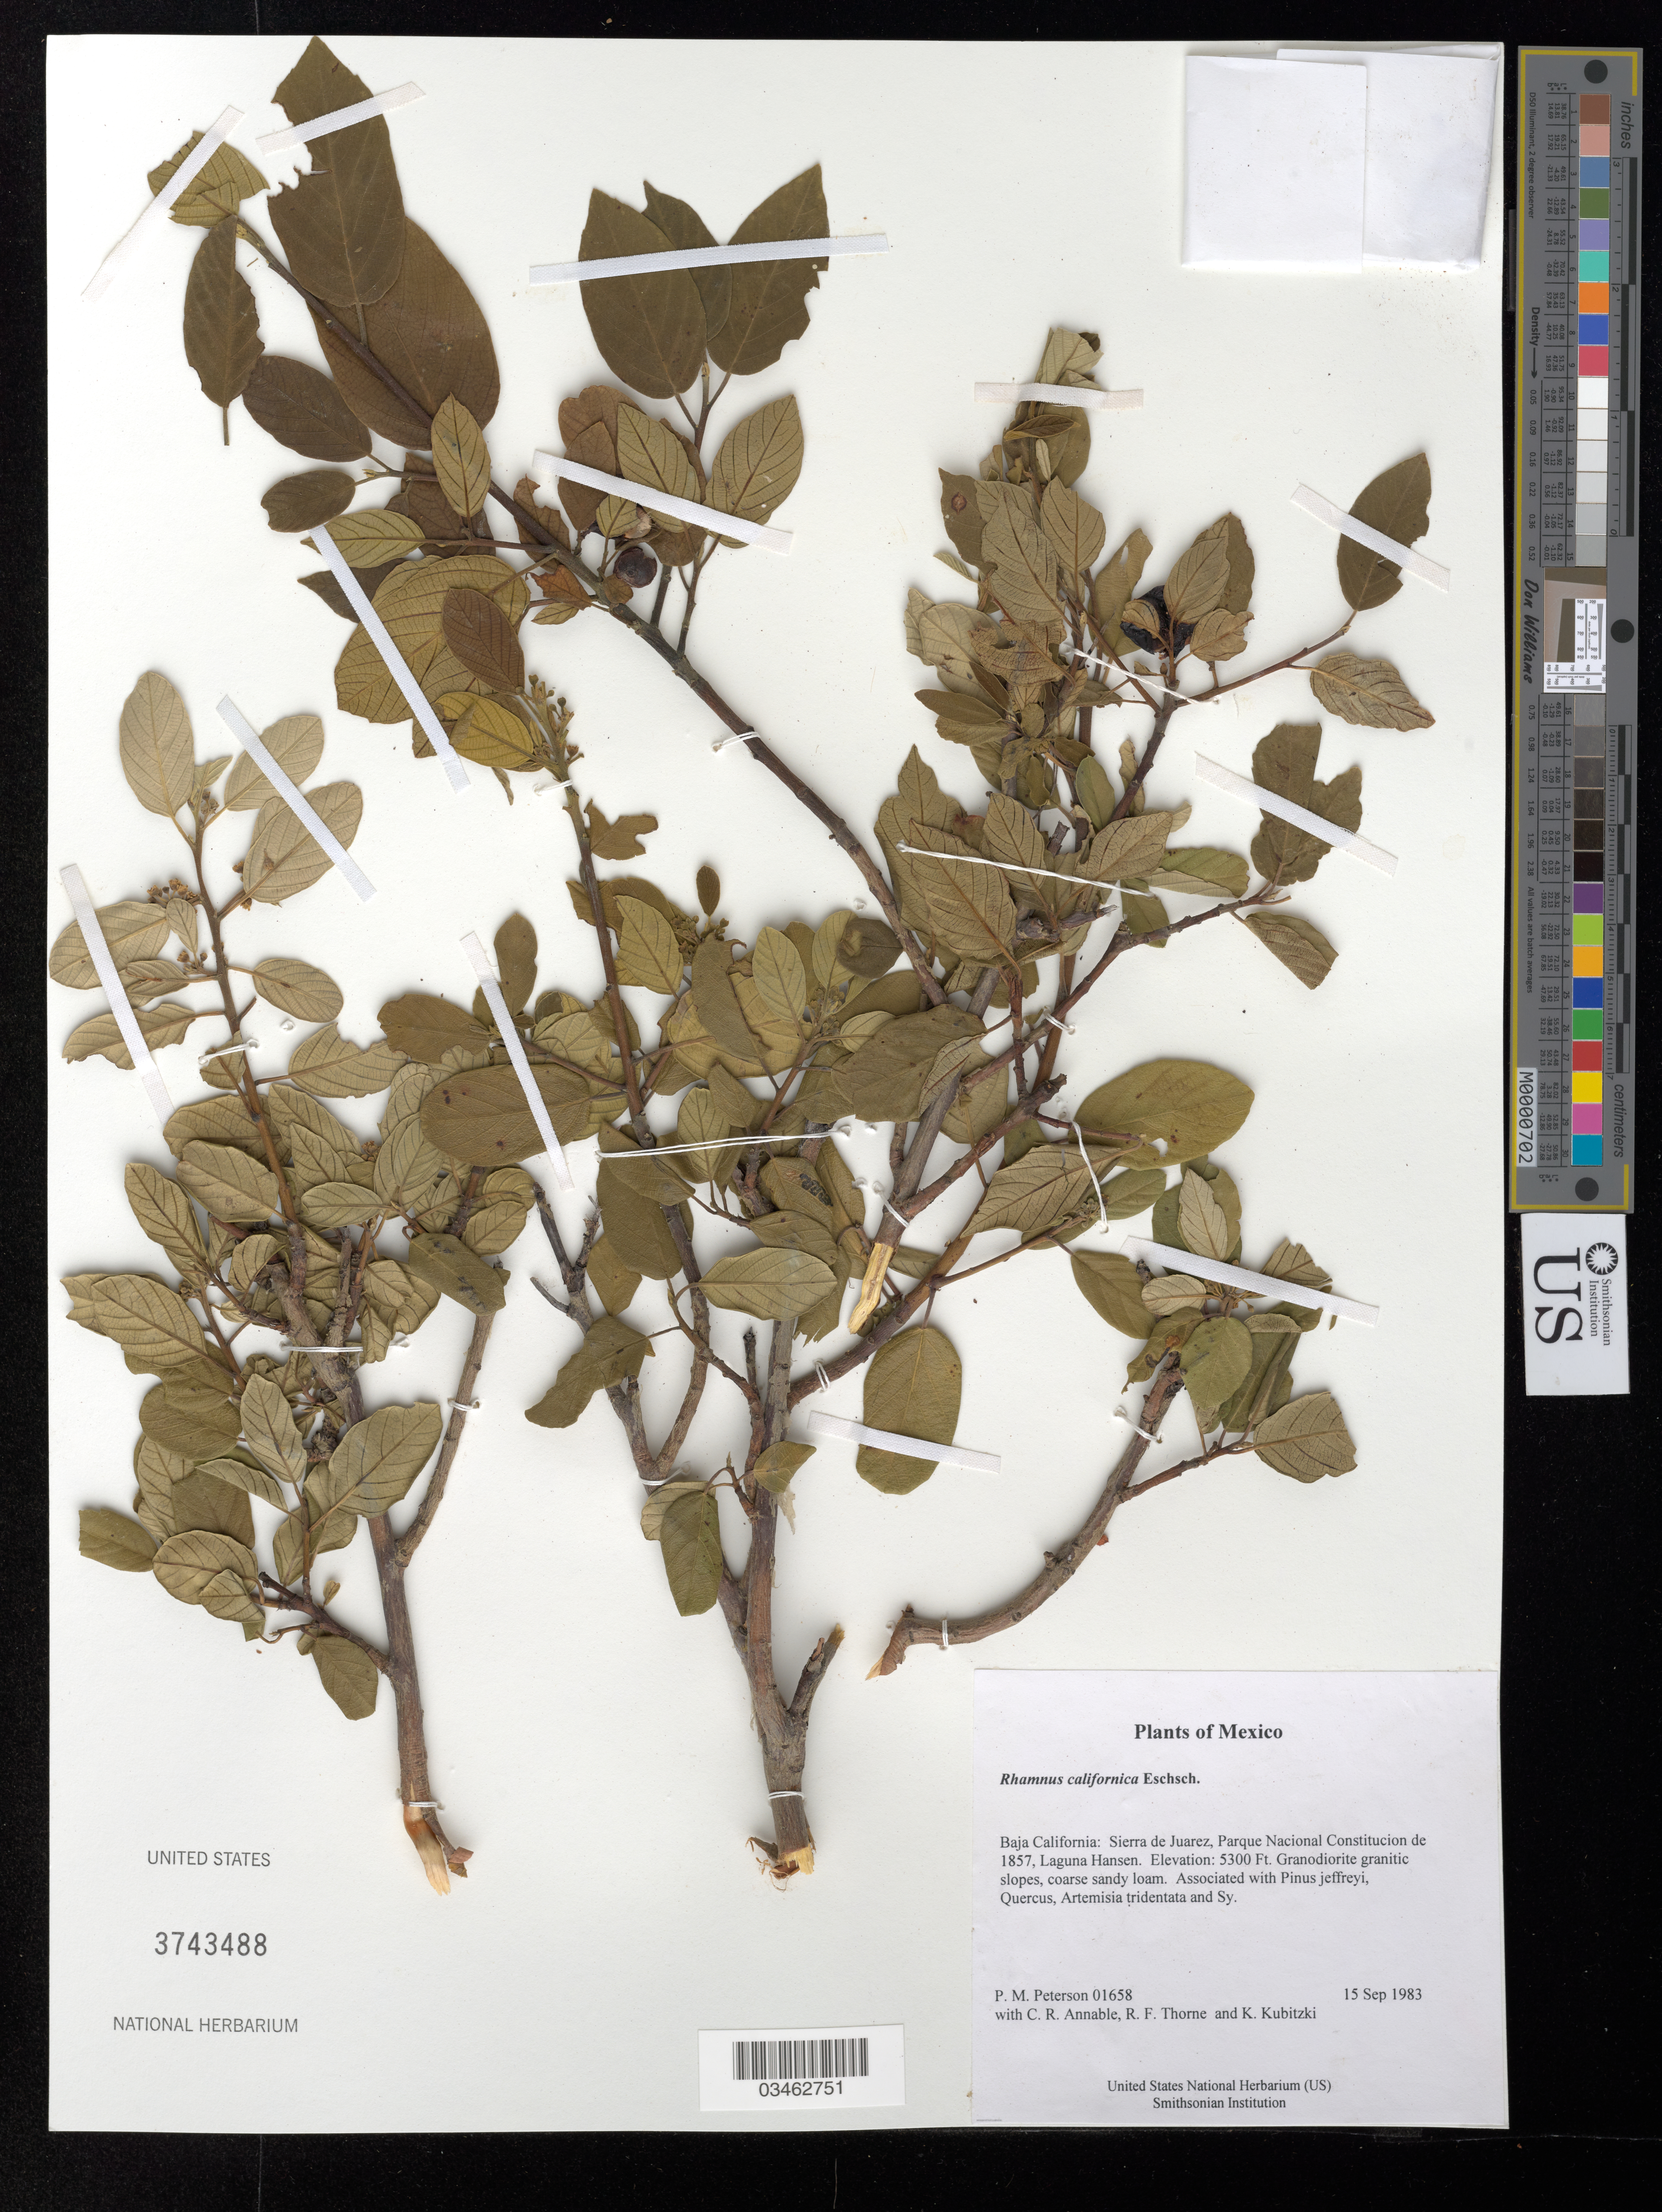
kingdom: Plantae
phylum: Tracheophyta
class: Magnoliopsida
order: Rosales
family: Rhamnaceae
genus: Rhamnus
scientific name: Rhamnus californica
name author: Eschsch.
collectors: P. M. Peterson, C. R. Annable, R. F. Thorne & K. Kubitzki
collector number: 01658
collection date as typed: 15 Sep 1983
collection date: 1983-09-15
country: Mexico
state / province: Baja California Norte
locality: Sierra de Juarez, Parque Nacional Constitucion de 1857, Laguna Hansen.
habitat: Granodiorite granitic slopes, coarse sandy loam. Associated with Pinus jeffreyi, Quercus, Artemisia tridentata and Sy.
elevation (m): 1615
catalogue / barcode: US 3743488